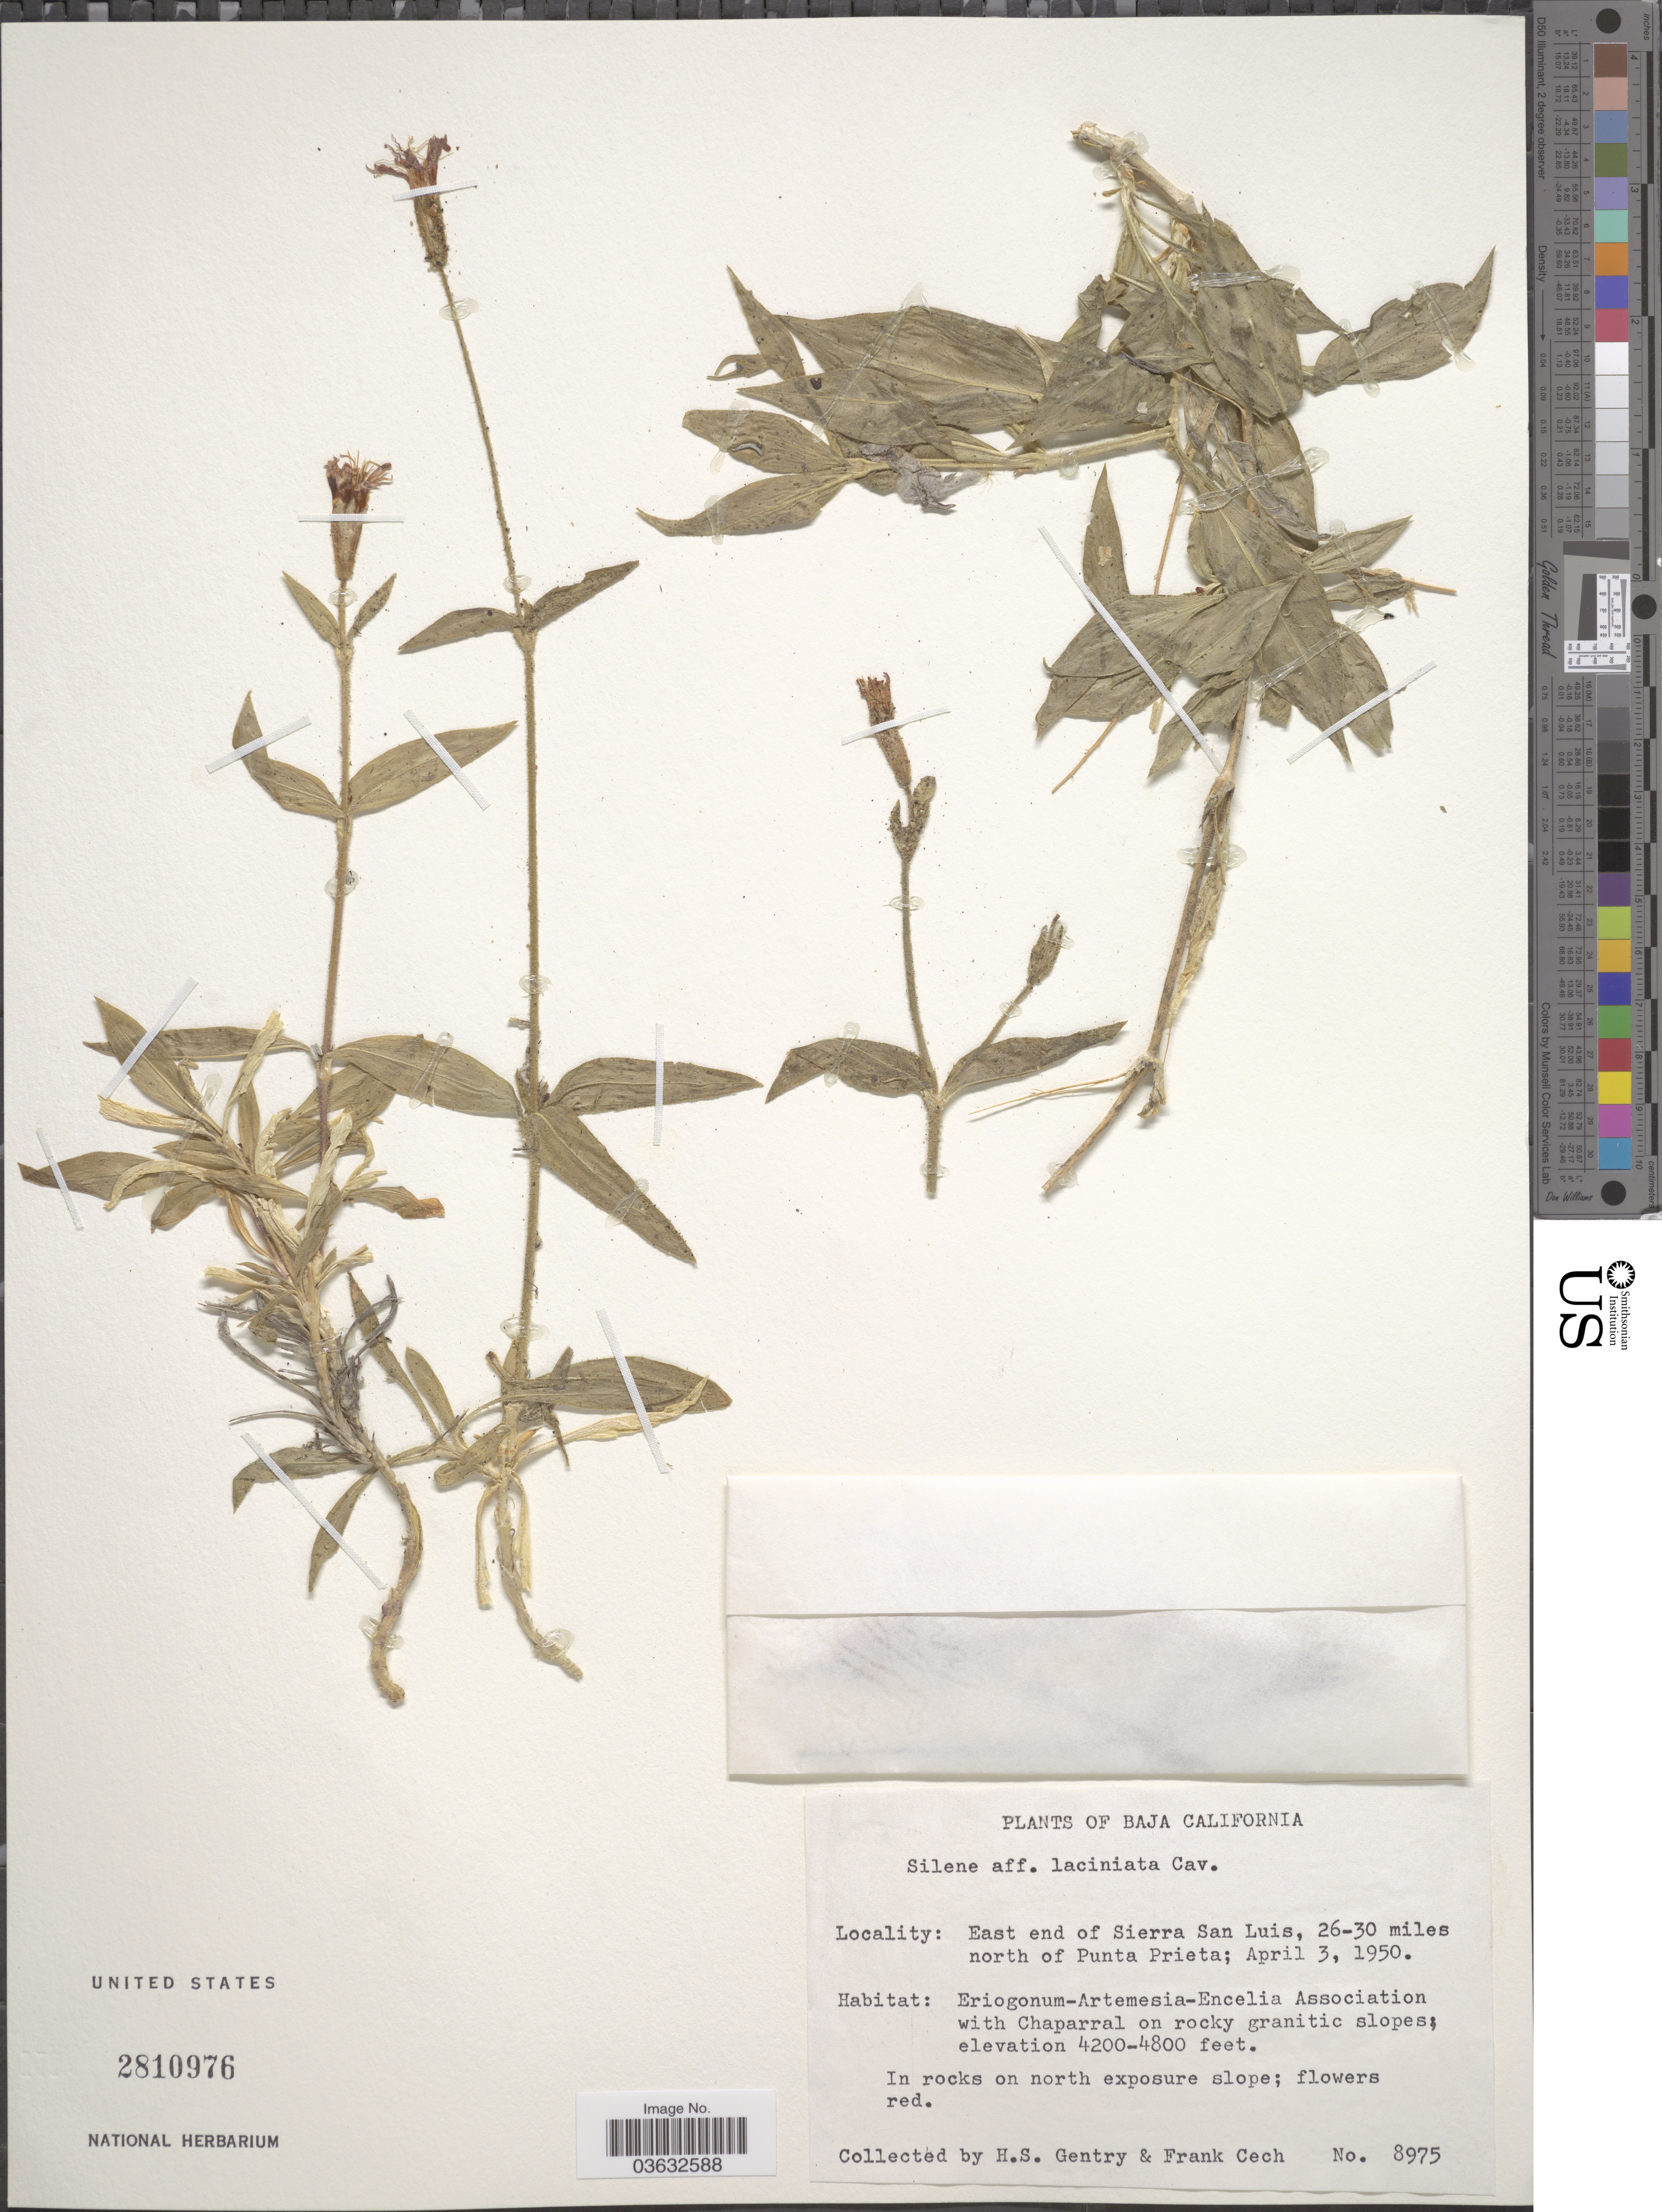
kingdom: Plantae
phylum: Tracheophyta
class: Magnoliopsida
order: Caryophyllales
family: Caryophyllaceae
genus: Silene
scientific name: Silene laciniata subsp. laciniata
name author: Cav.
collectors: H. S. Gentry & F. Cech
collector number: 8975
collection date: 1950-04-03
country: Mexico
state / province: Baja California Norte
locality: East end of Sierra San Luis, 26-30 miles north of Punta Prieta.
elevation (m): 1280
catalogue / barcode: US 2810976